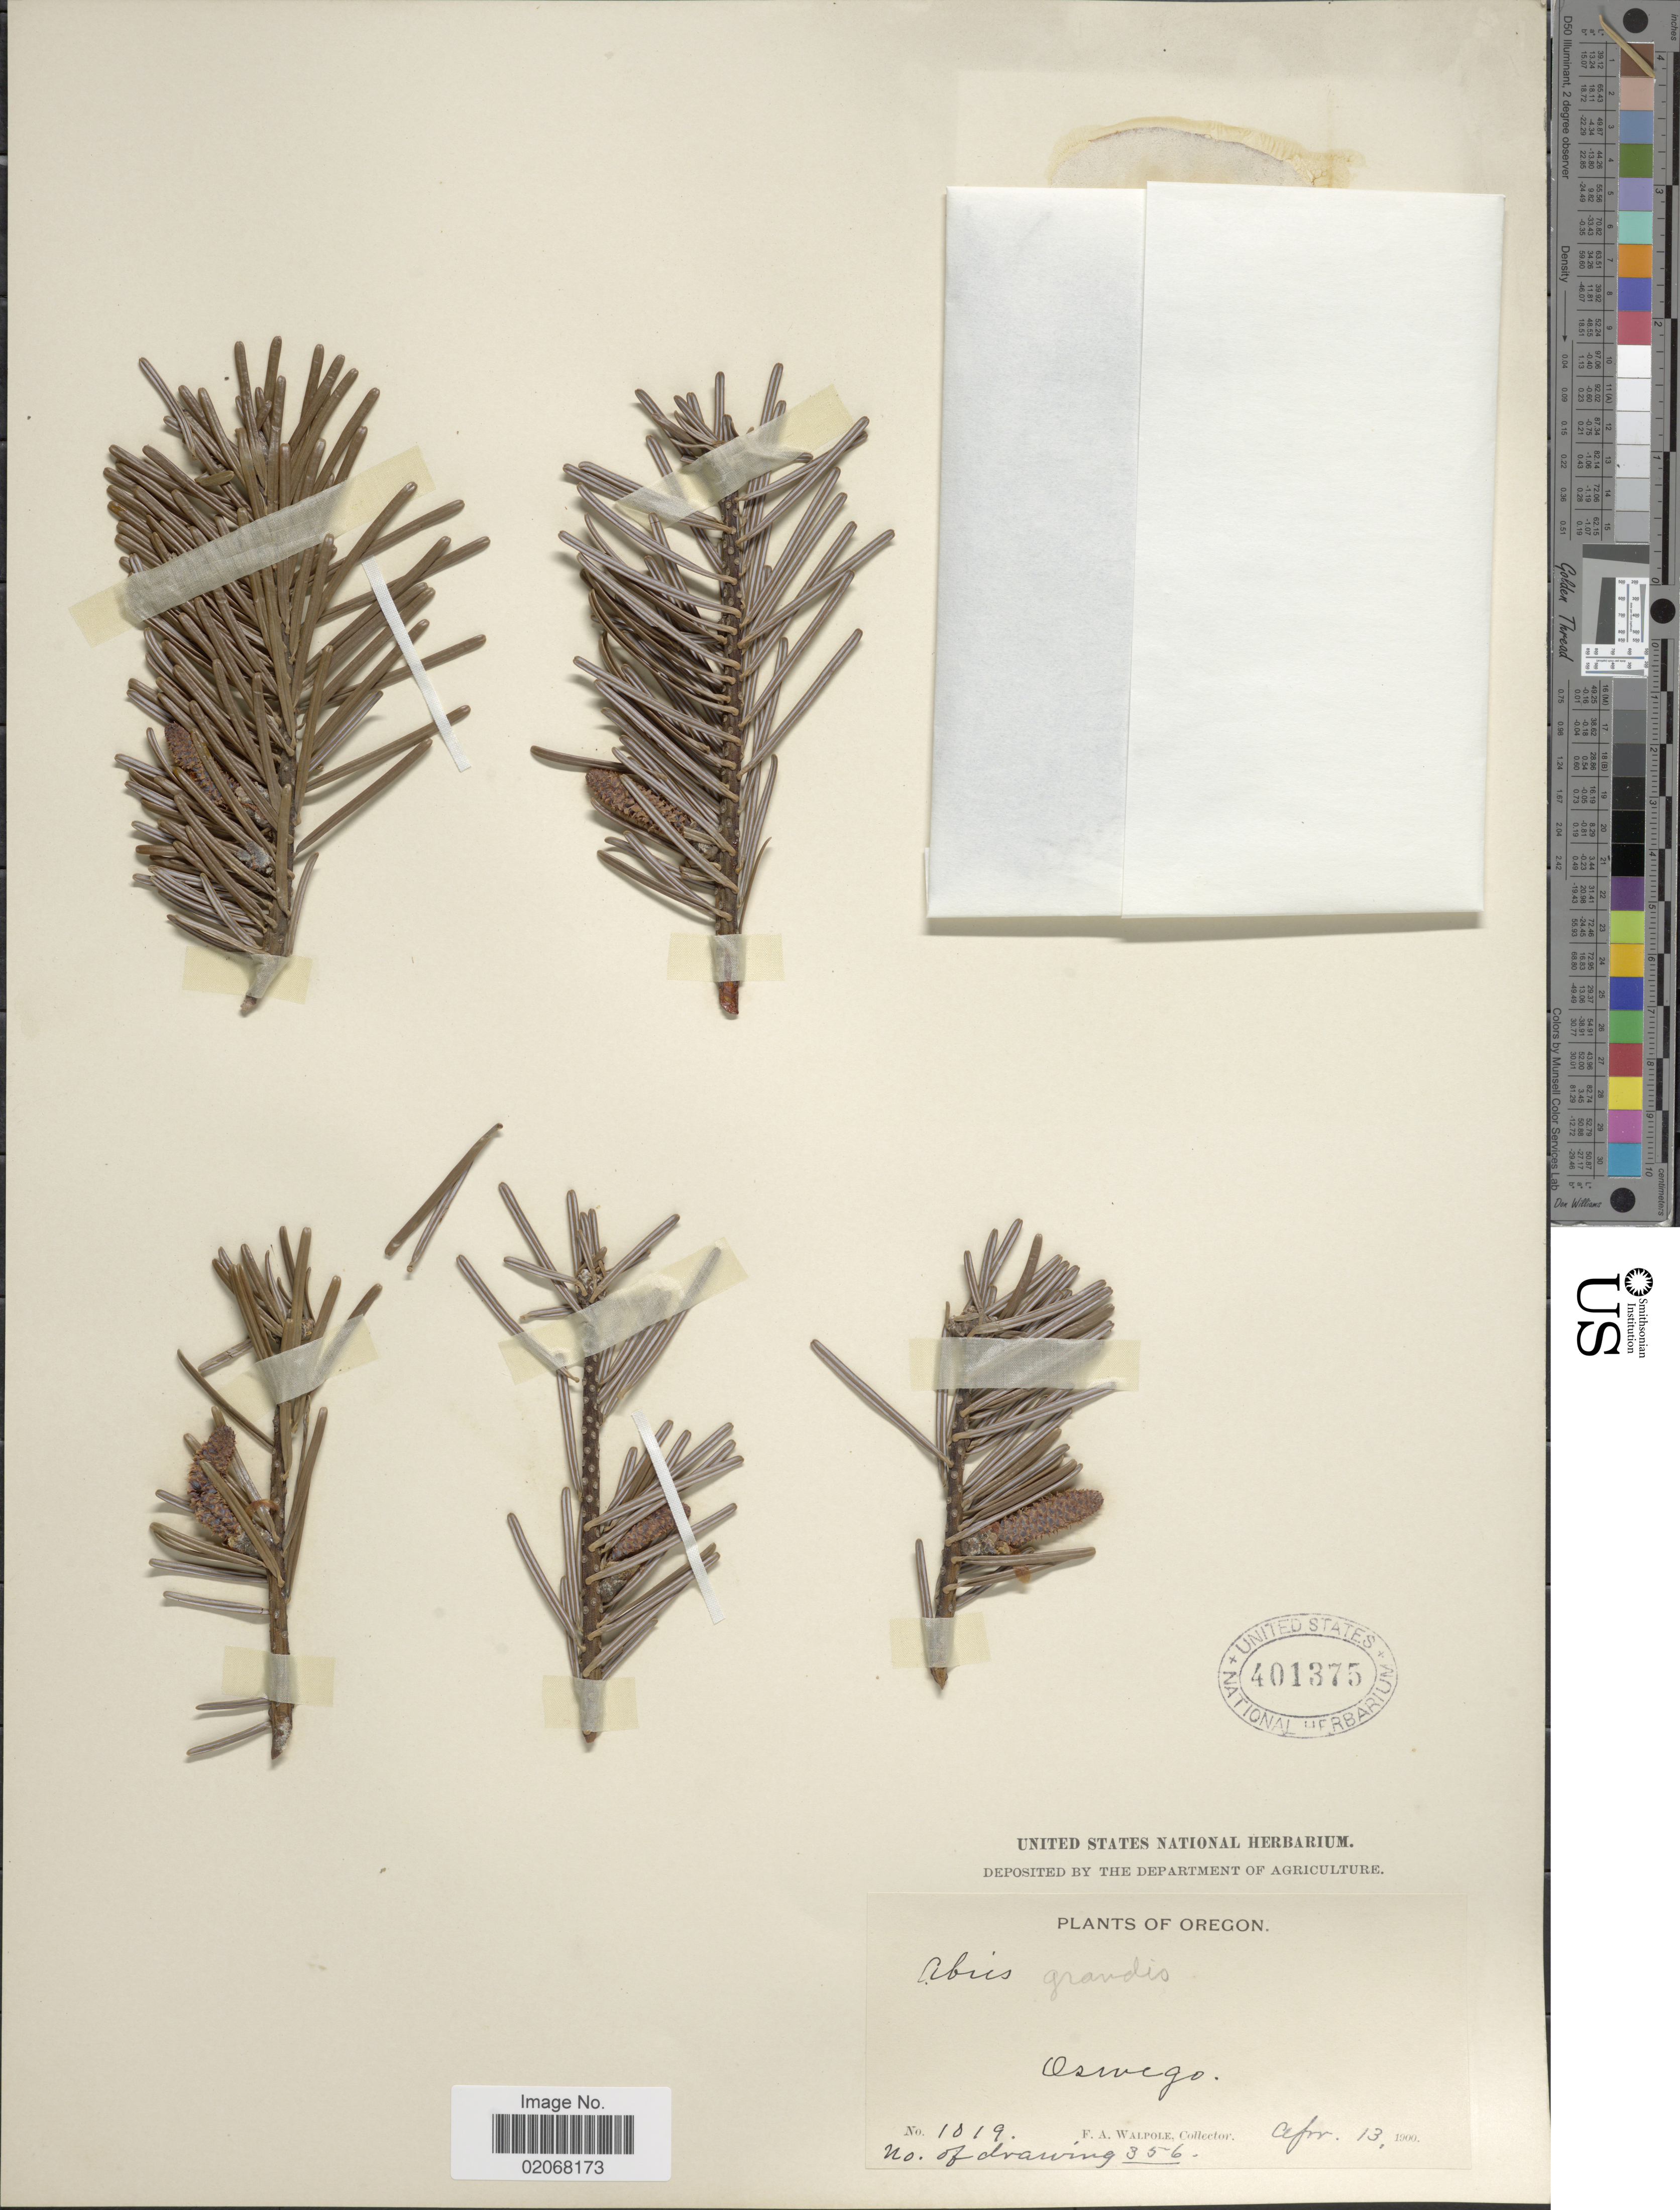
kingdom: Plantae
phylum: Tracheophyta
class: Pinopsida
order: Pinales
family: Pinaceae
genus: Abies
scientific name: Abies grandis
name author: (Douglas ex D. Don) Lindl.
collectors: F. Walpole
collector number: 1019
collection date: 1900-04-13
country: United States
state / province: Oregon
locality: Oswego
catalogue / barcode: US 401375